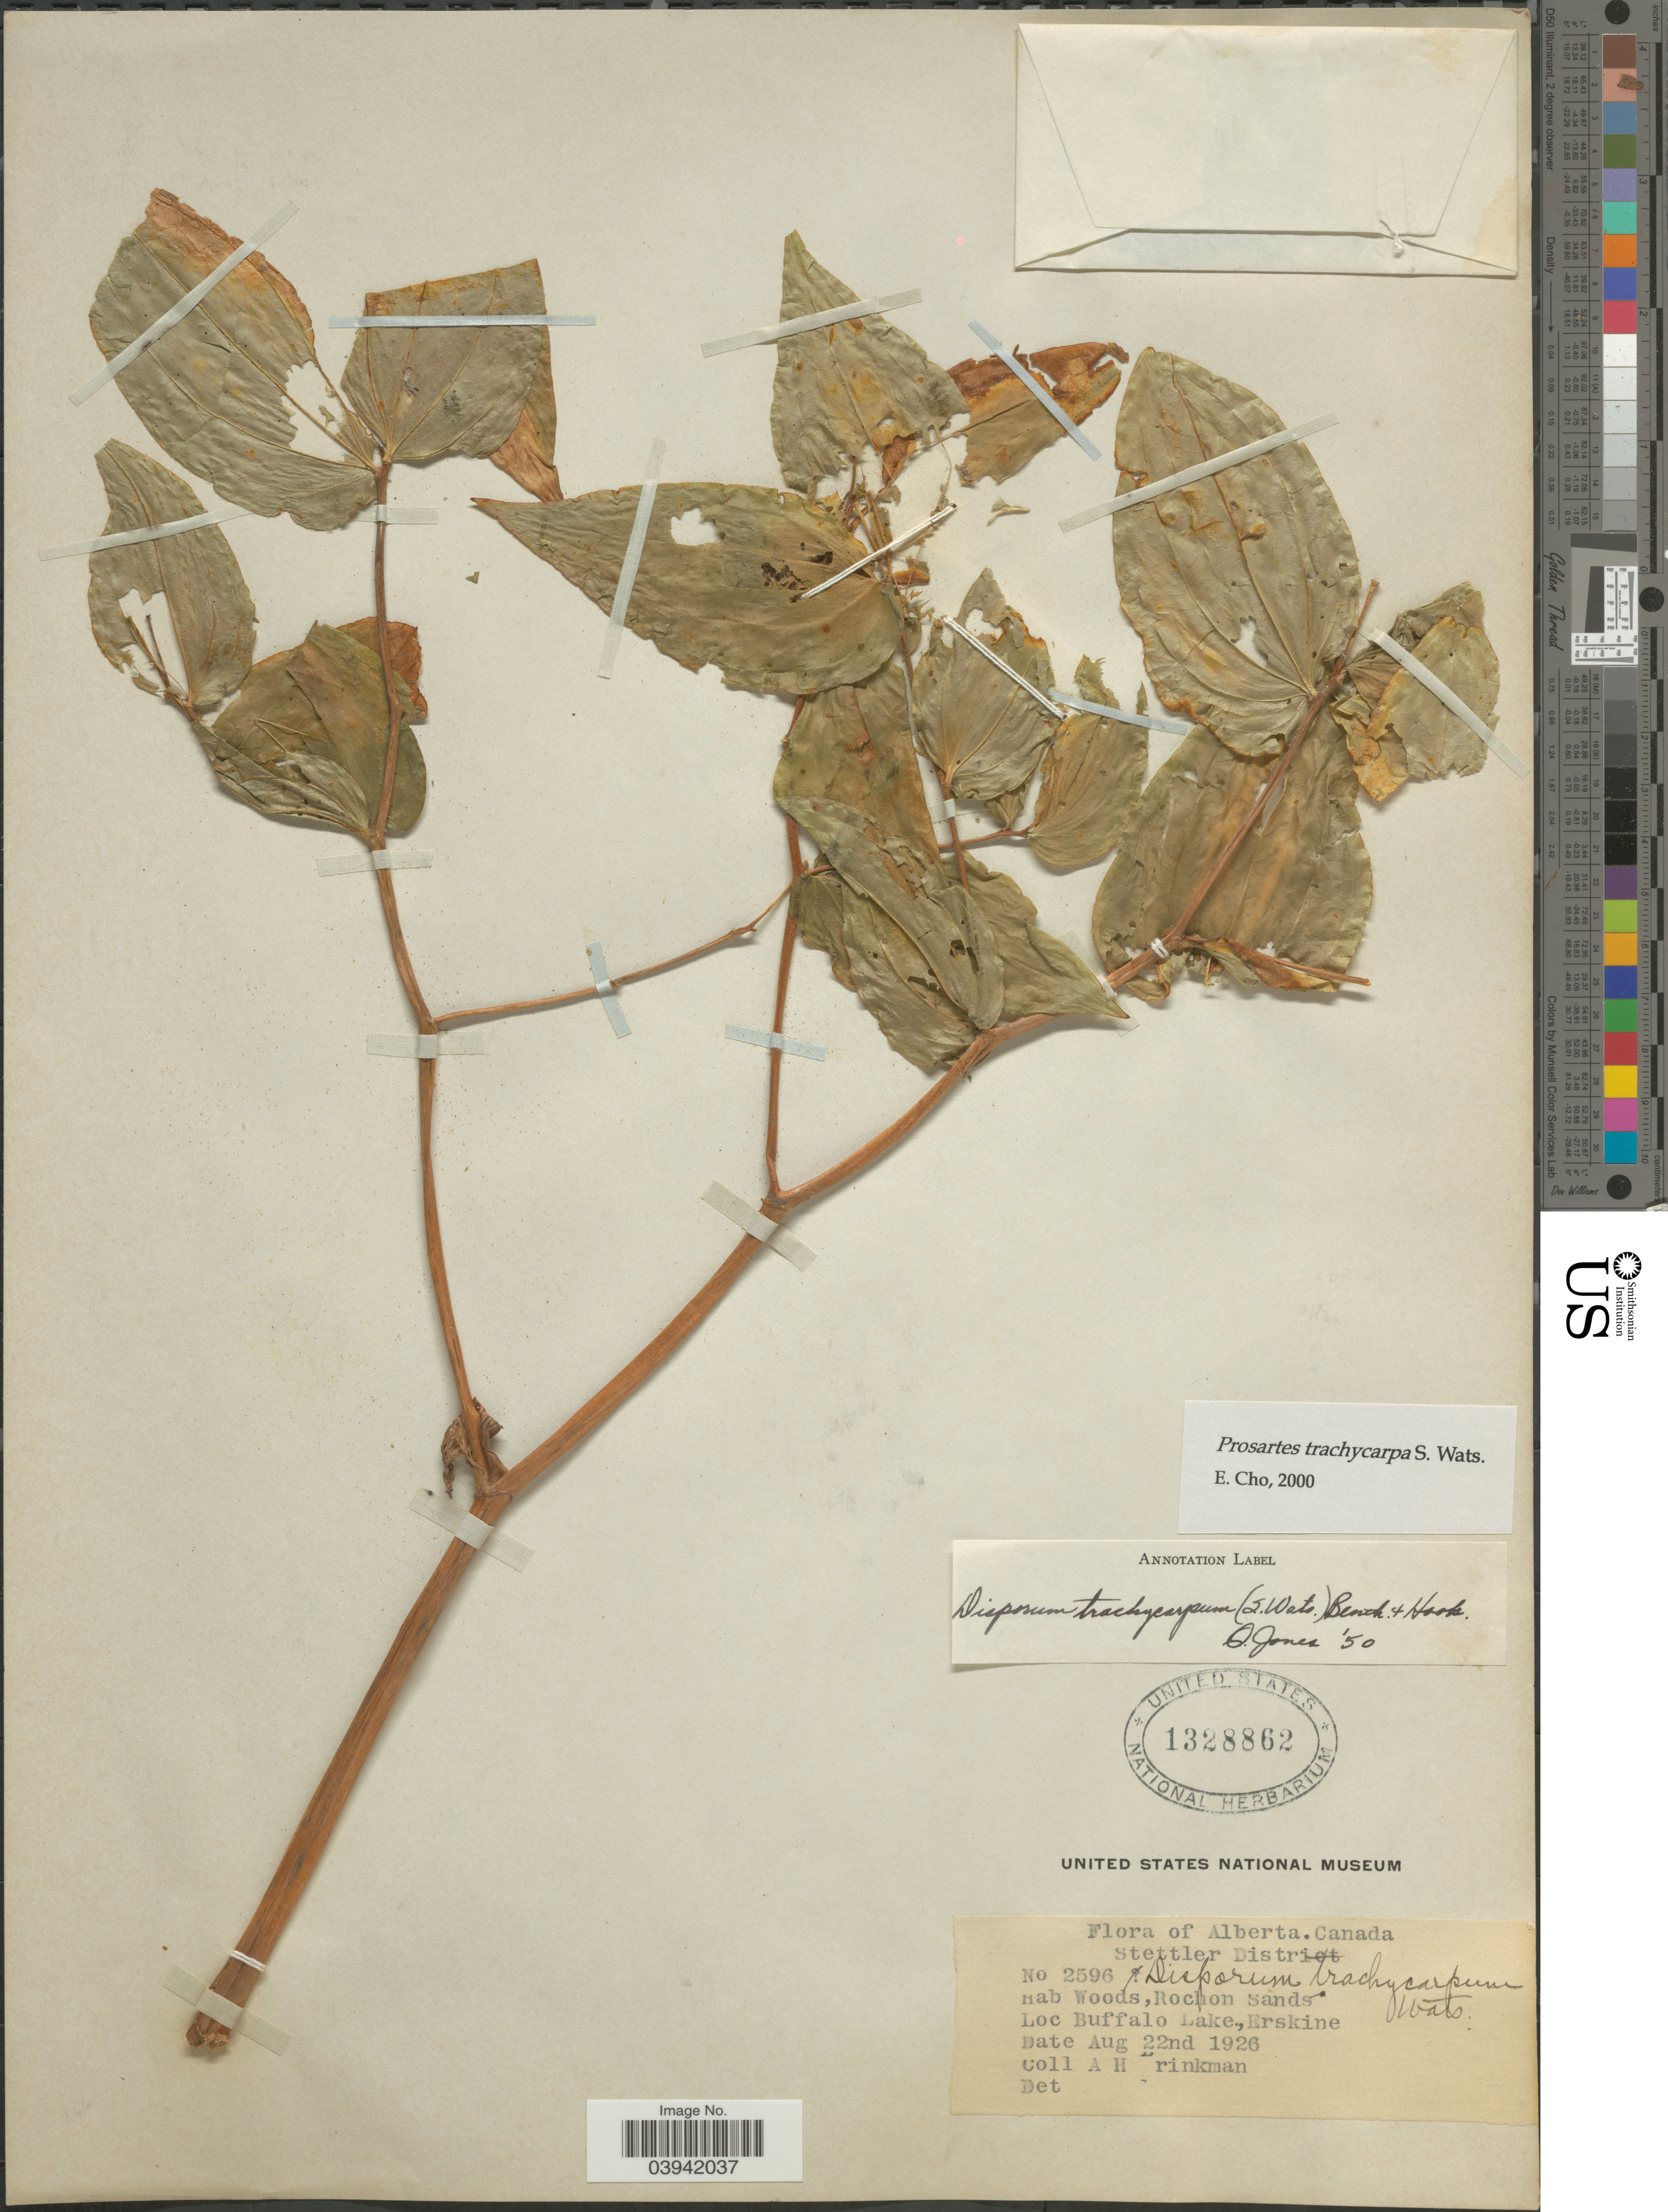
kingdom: Plantae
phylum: Tracheophyta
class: Liliopsida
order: Liliales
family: Liliaceae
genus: Prosartes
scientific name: Prosartes trachycarpa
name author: S. Watson in C. King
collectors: A. Brinkman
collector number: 2596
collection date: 1926-08-22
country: Canada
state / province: Alberta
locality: Stettler District. Buffalo Lake,Erskine.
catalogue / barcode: US 1328862